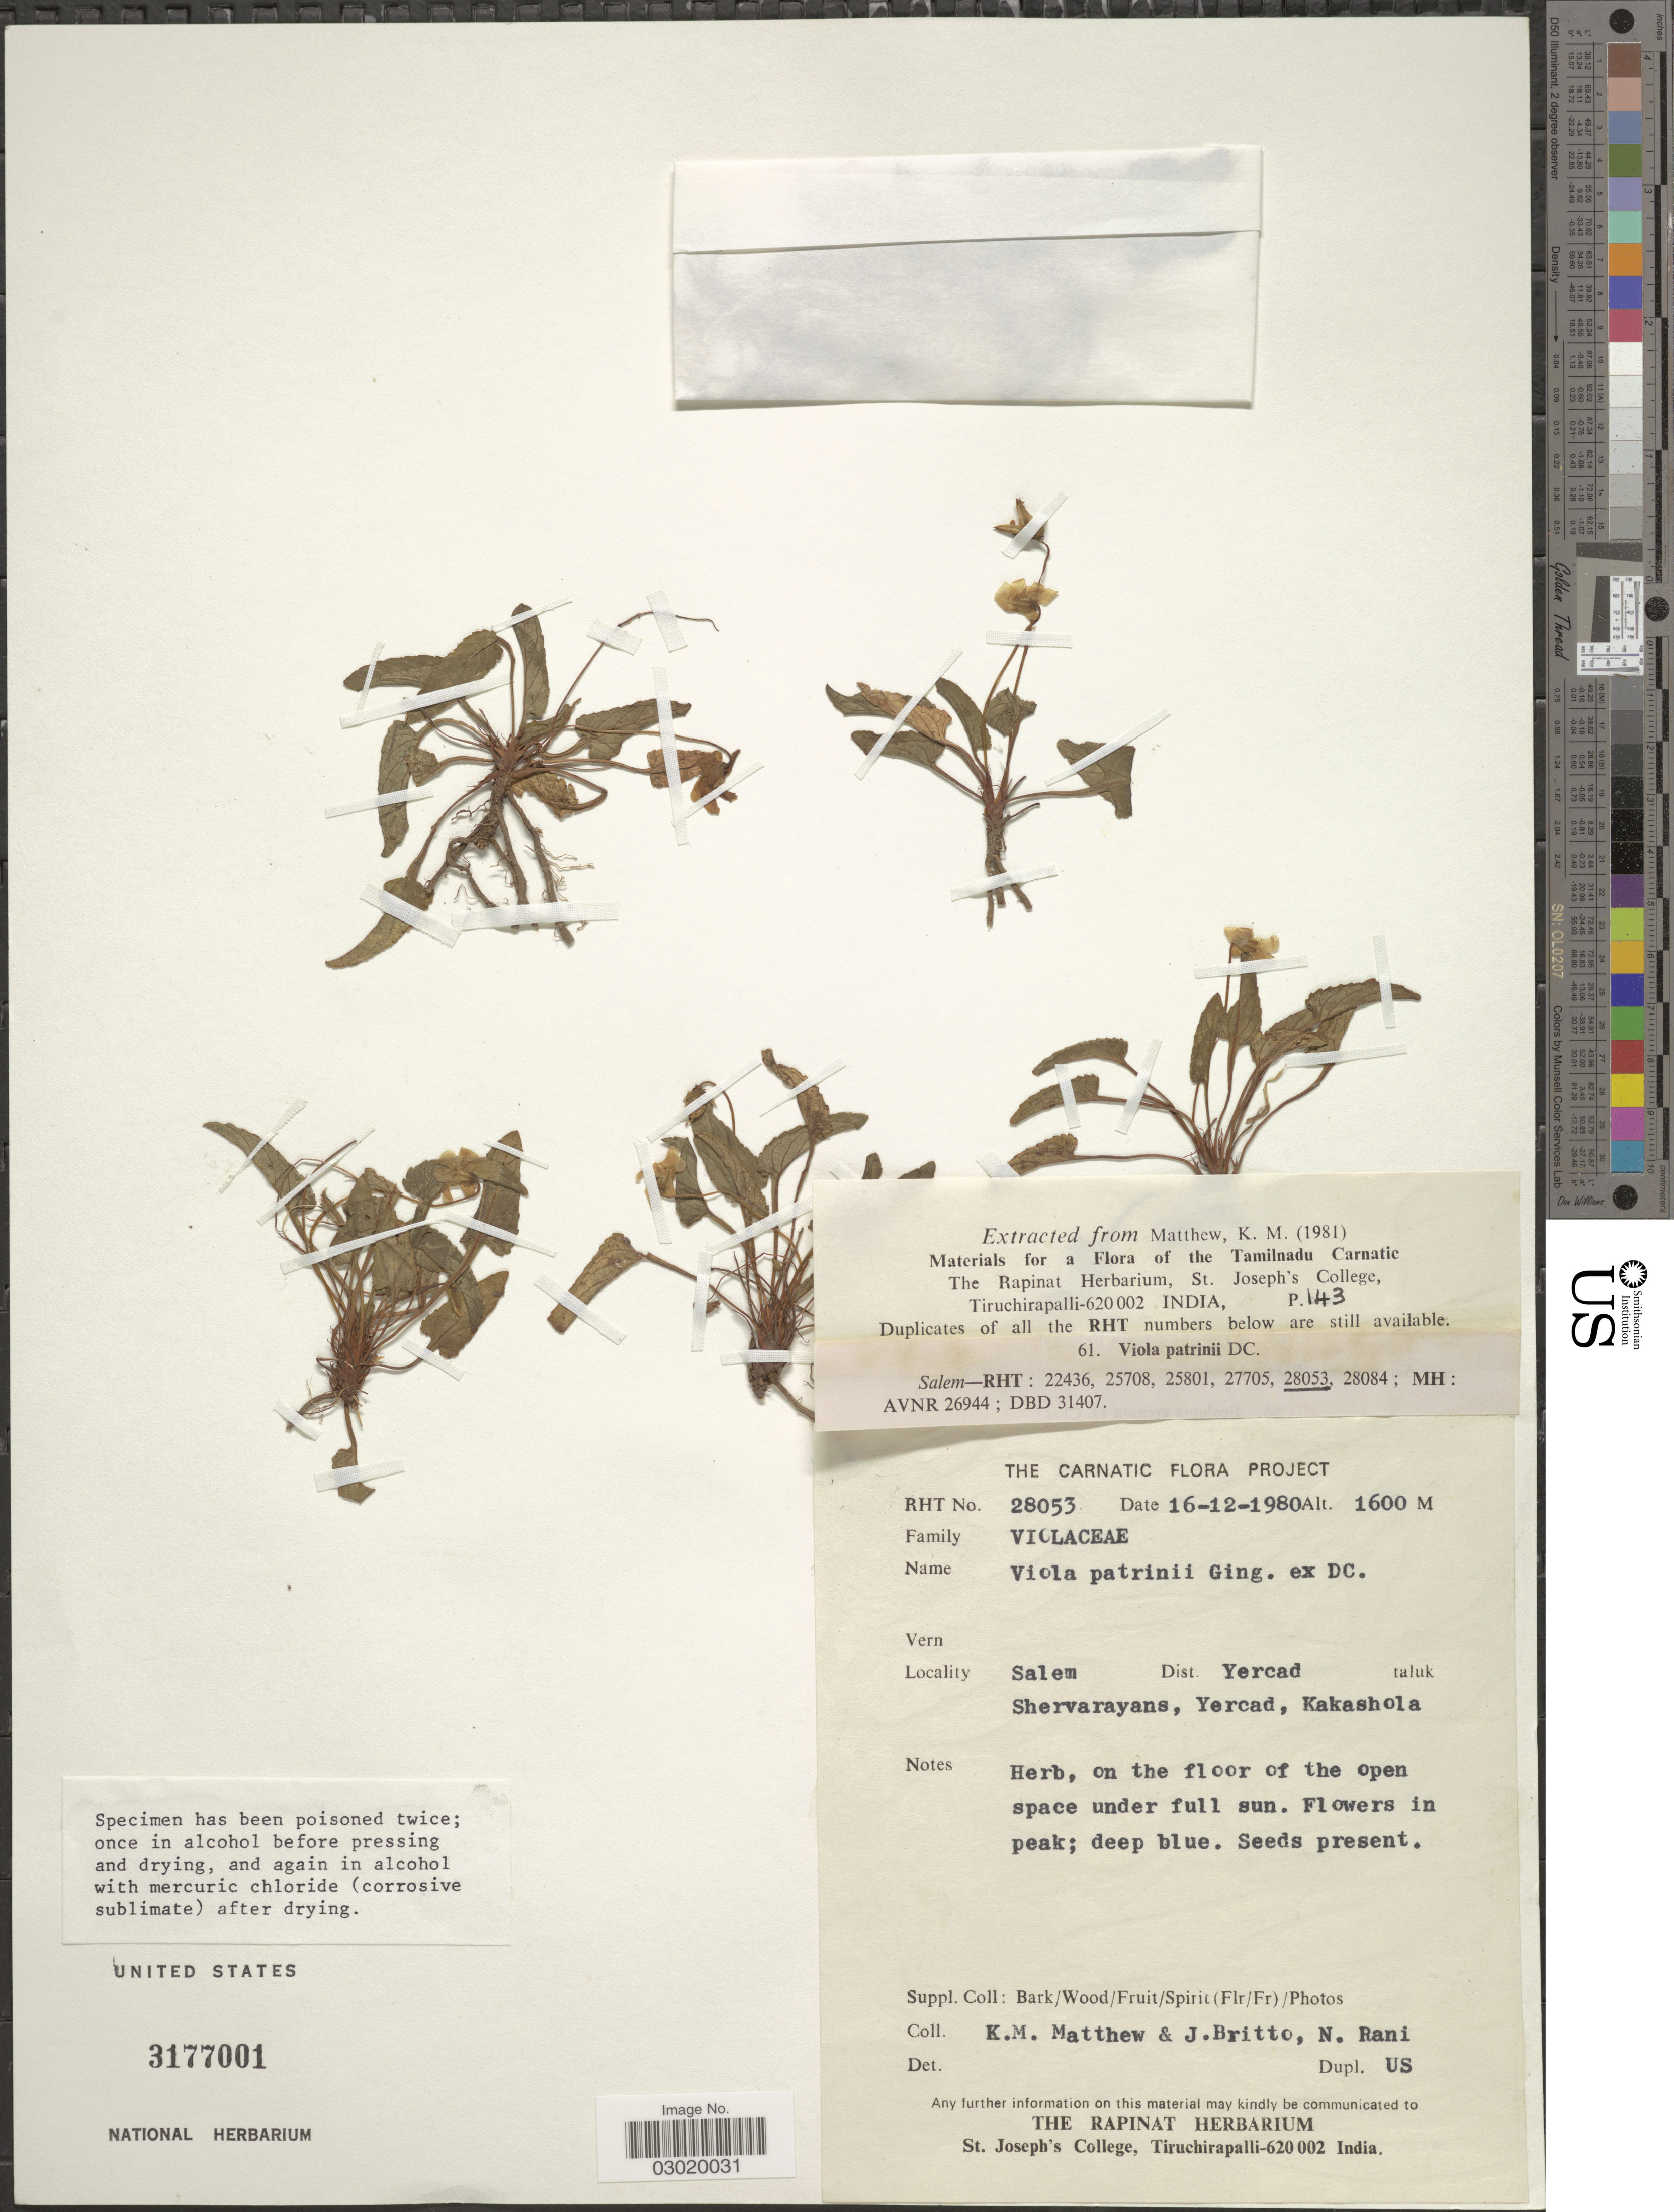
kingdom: Plantae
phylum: Tracheophyta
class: Magnoliopsida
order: Malpighiales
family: Violaceae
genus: Viola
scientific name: Viola patrinii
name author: DC.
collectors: K. M. Matthew, J. Britto & N. Rani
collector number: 28053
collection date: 1980-12-16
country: India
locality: Carnatic. Salem Dist. Yercad taluk. Shervarayans, Yervad, Kakashola.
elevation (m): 1600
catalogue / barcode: US 3177001